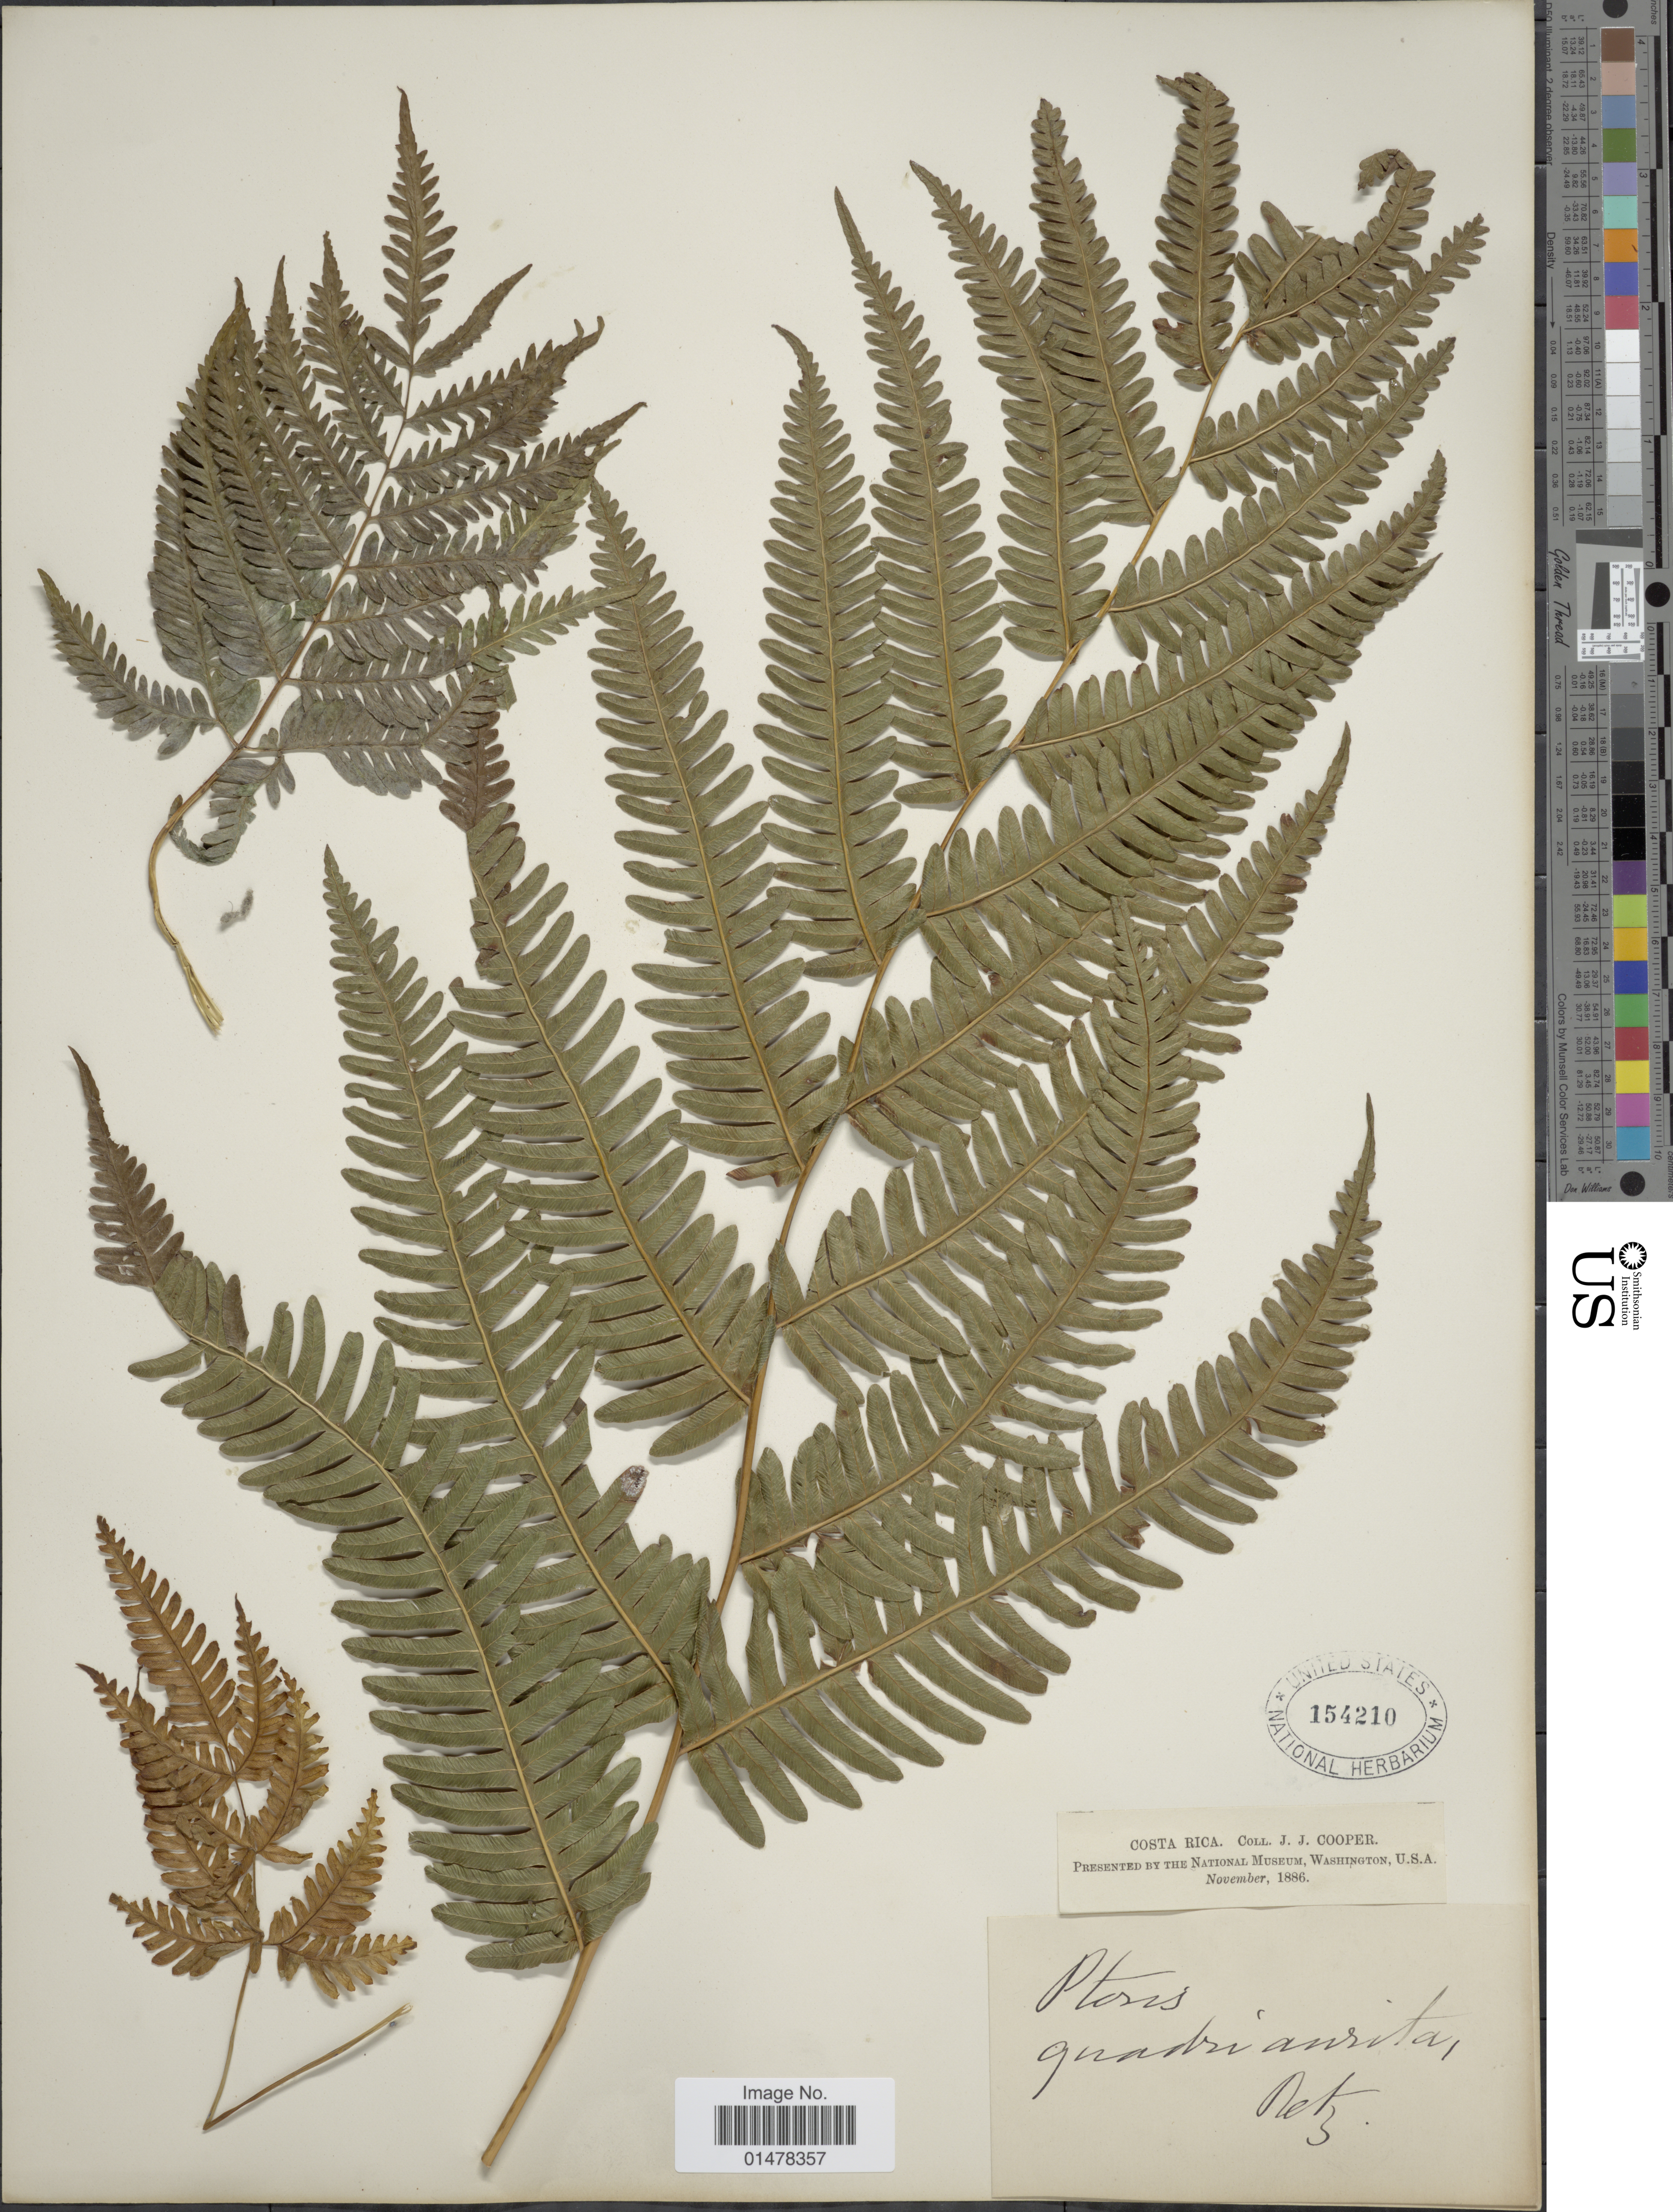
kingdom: Plantae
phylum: Tracheophyta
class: Polypodiopsida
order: Polypodiales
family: Pteridaceae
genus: Pteris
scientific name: Pteris quadriaurita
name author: Retz.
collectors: J. J. Cooper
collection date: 1886-11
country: Costa Rica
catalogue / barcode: US 154210